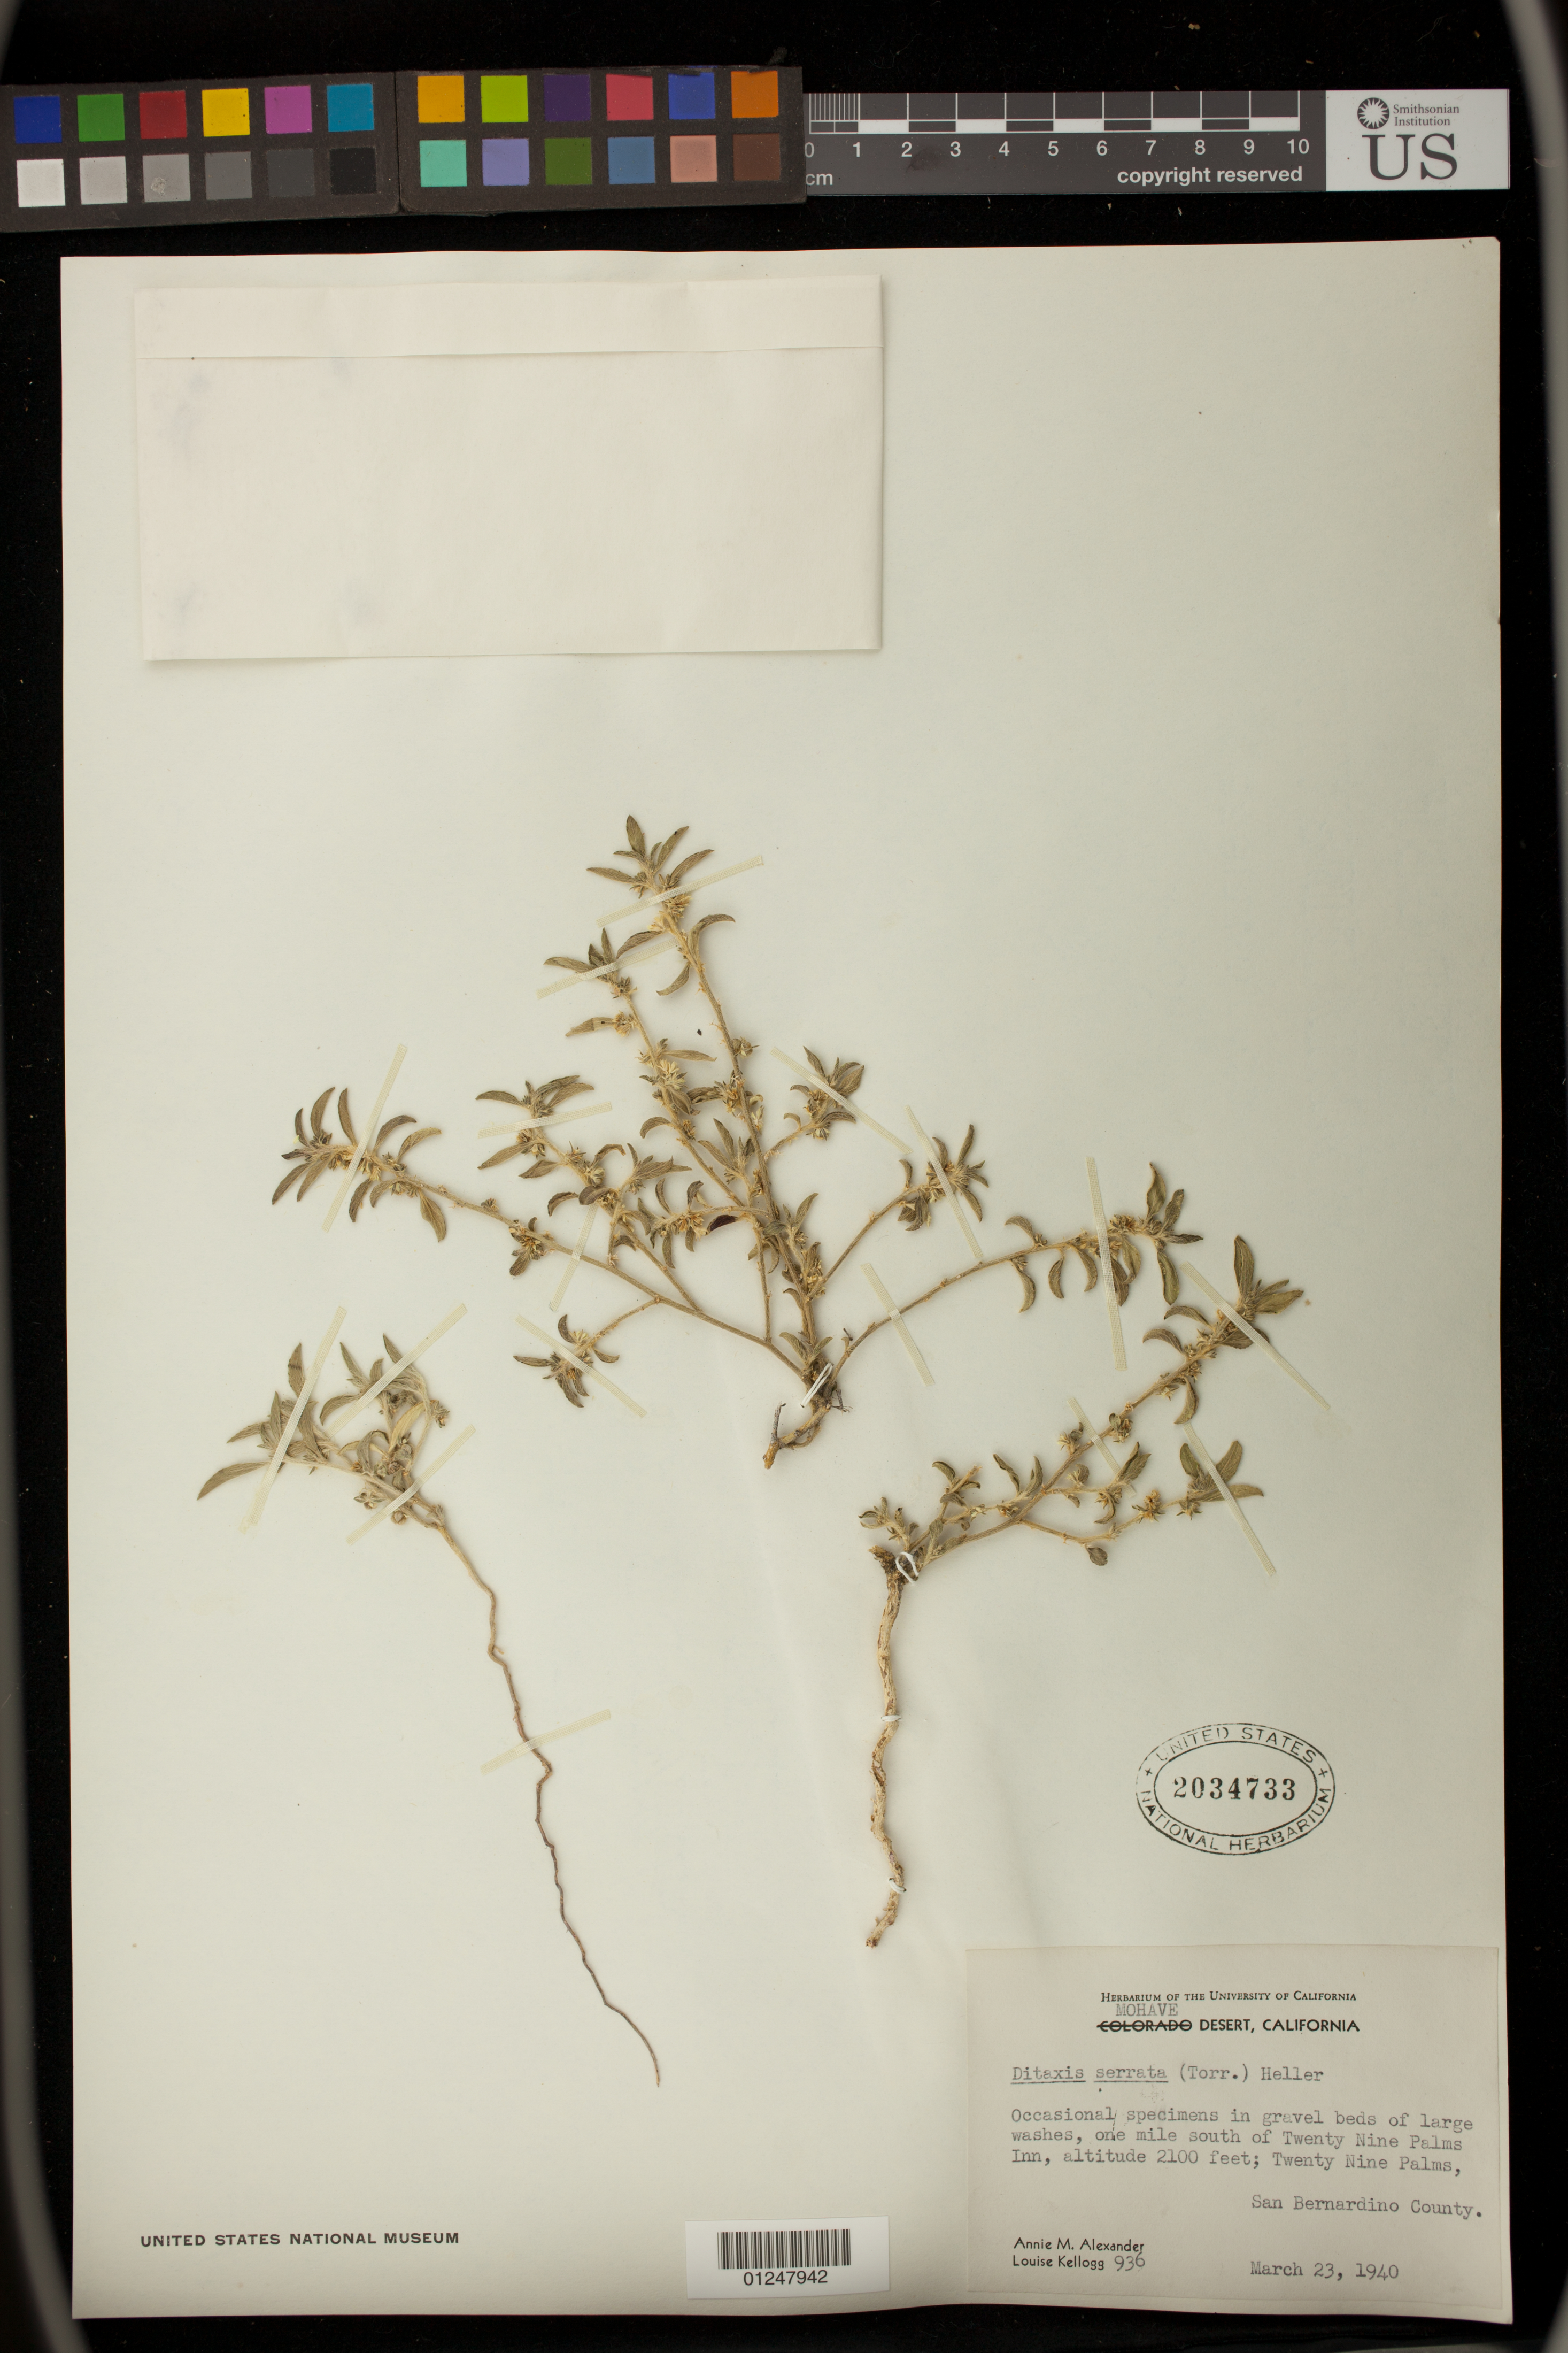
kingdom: Plantae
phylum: Tracheophyta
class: Magnoliopsida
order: Malpighiales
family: Euphorbiaceae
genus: Argythamnia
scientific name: Argythamnia serrata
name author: (Torr.) Müll. Arg.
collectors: A. M. Alexander & L. Kellogg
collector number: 936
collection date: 1940-03-23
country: United States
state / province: California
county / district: San Bernardino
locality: Mohave Desert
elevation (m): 640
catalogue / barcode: US 2034733